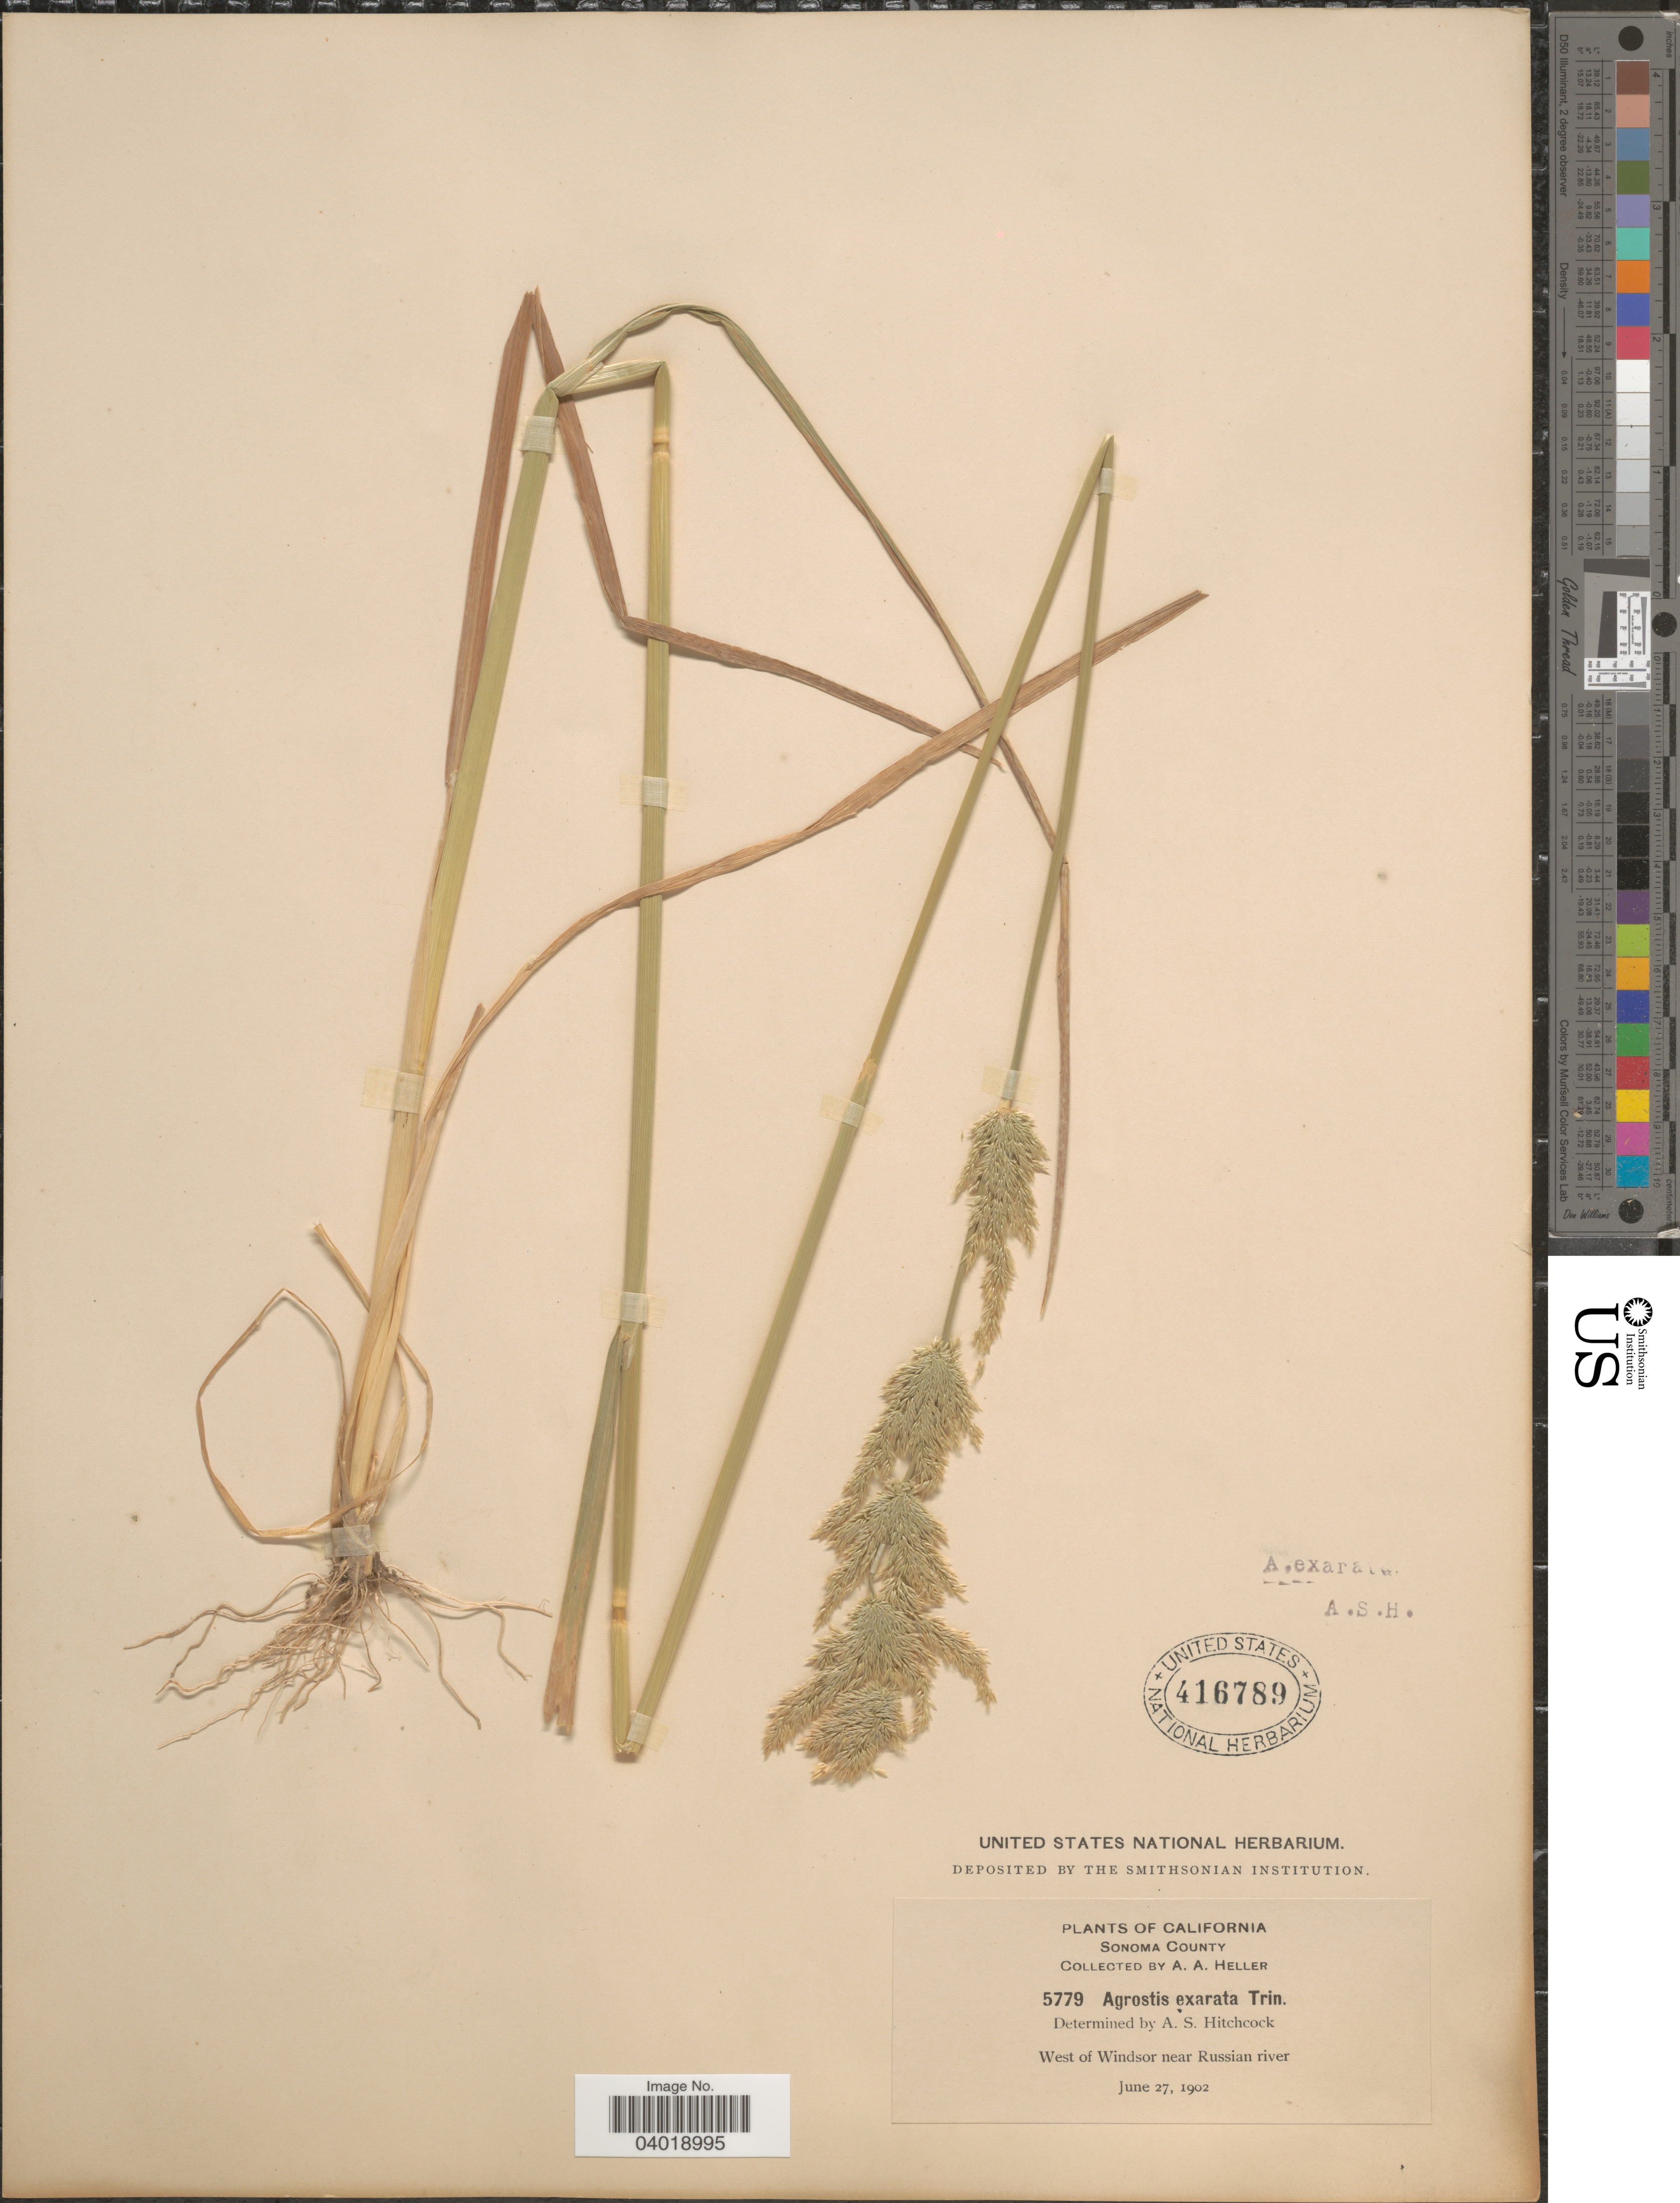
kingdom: Plantae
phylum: Tracheophyta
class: Liliopsida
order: Poales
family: Poaceae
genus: Agrostis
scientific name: Agrostis exarata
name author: Trin.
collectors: A. A. Heller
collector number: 5779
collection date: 1902-06-27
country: United States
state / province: California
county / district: Sonoma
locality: Sonoma County. West of Windsor near Russian river.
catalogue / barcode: US 416789